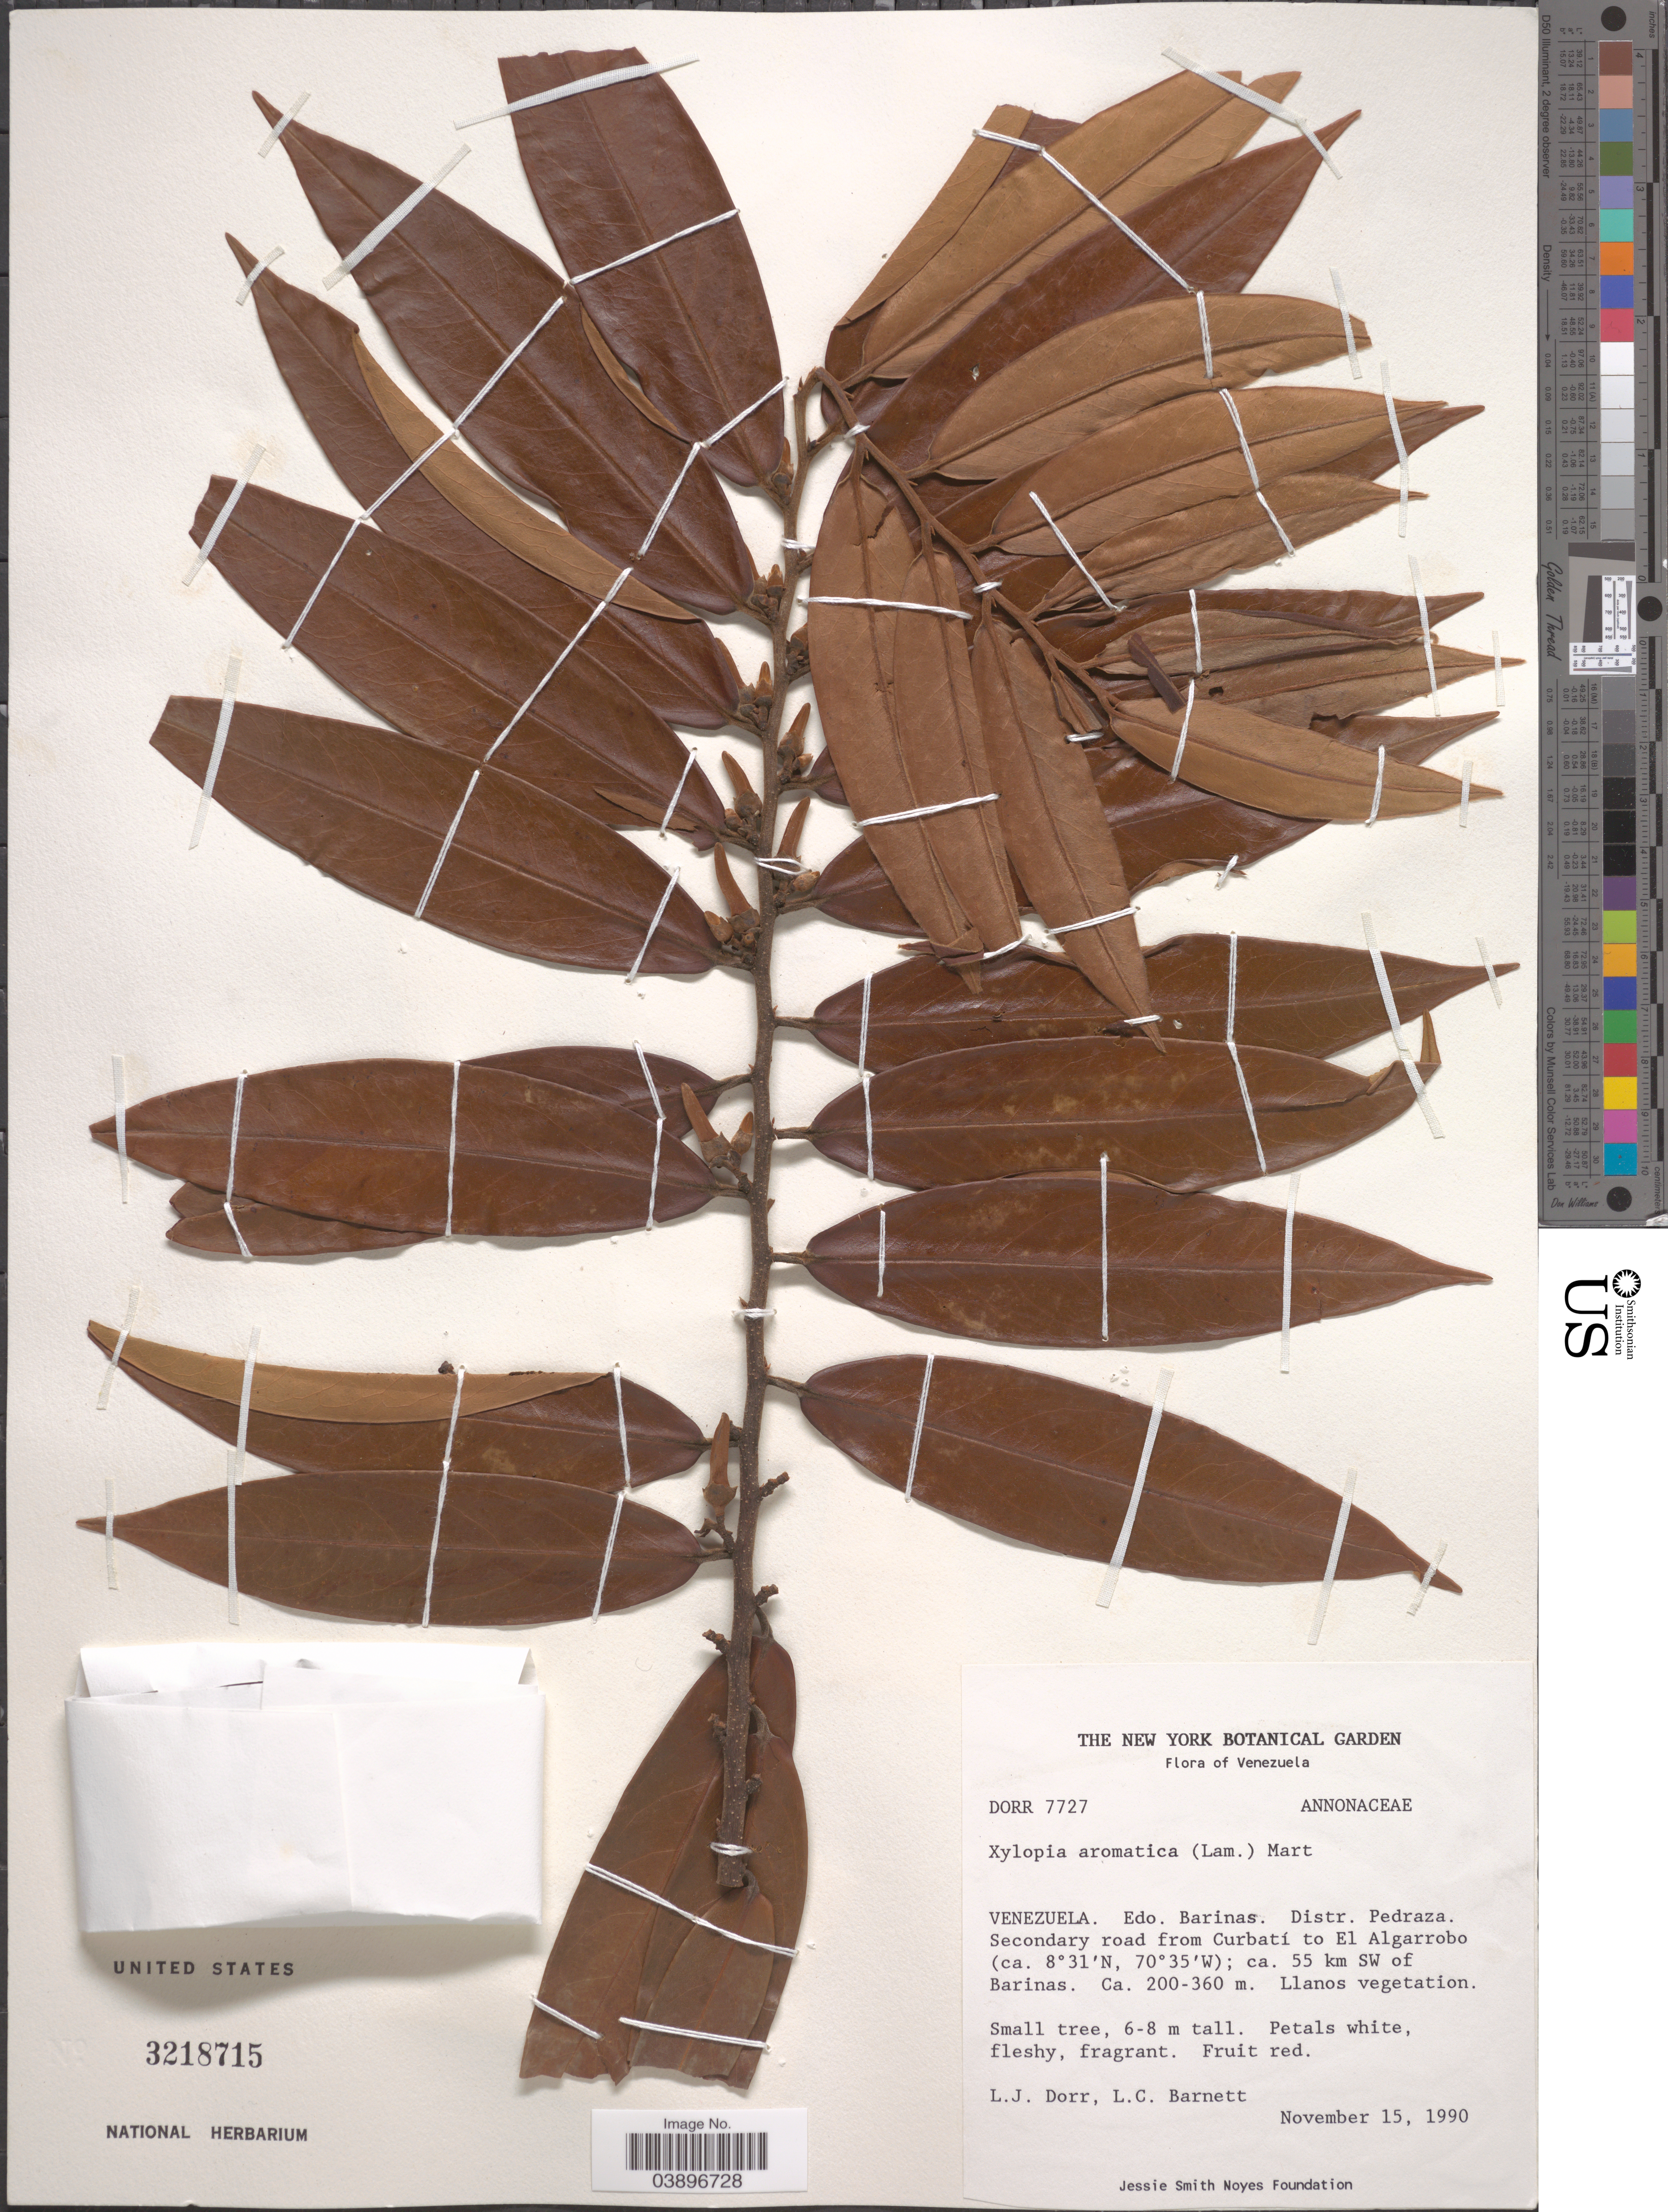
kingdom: Plantae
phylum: Tracheophyta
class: Magnoliopsida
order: Magnoliales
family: Annonaceae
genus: Xylopia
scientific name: Xylopia aromatica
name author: (Lam.) Mart.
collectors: L. J. Dorr & L. C. Barnett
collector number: DORR 7727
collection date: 1990-11-15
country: Venezuela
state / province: Barinas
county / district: Pedraza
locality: Secondary road from Curbatí to El Algarrobo; ca. 55 km SW of Barinas.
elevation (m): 200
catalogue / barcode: US 3218715